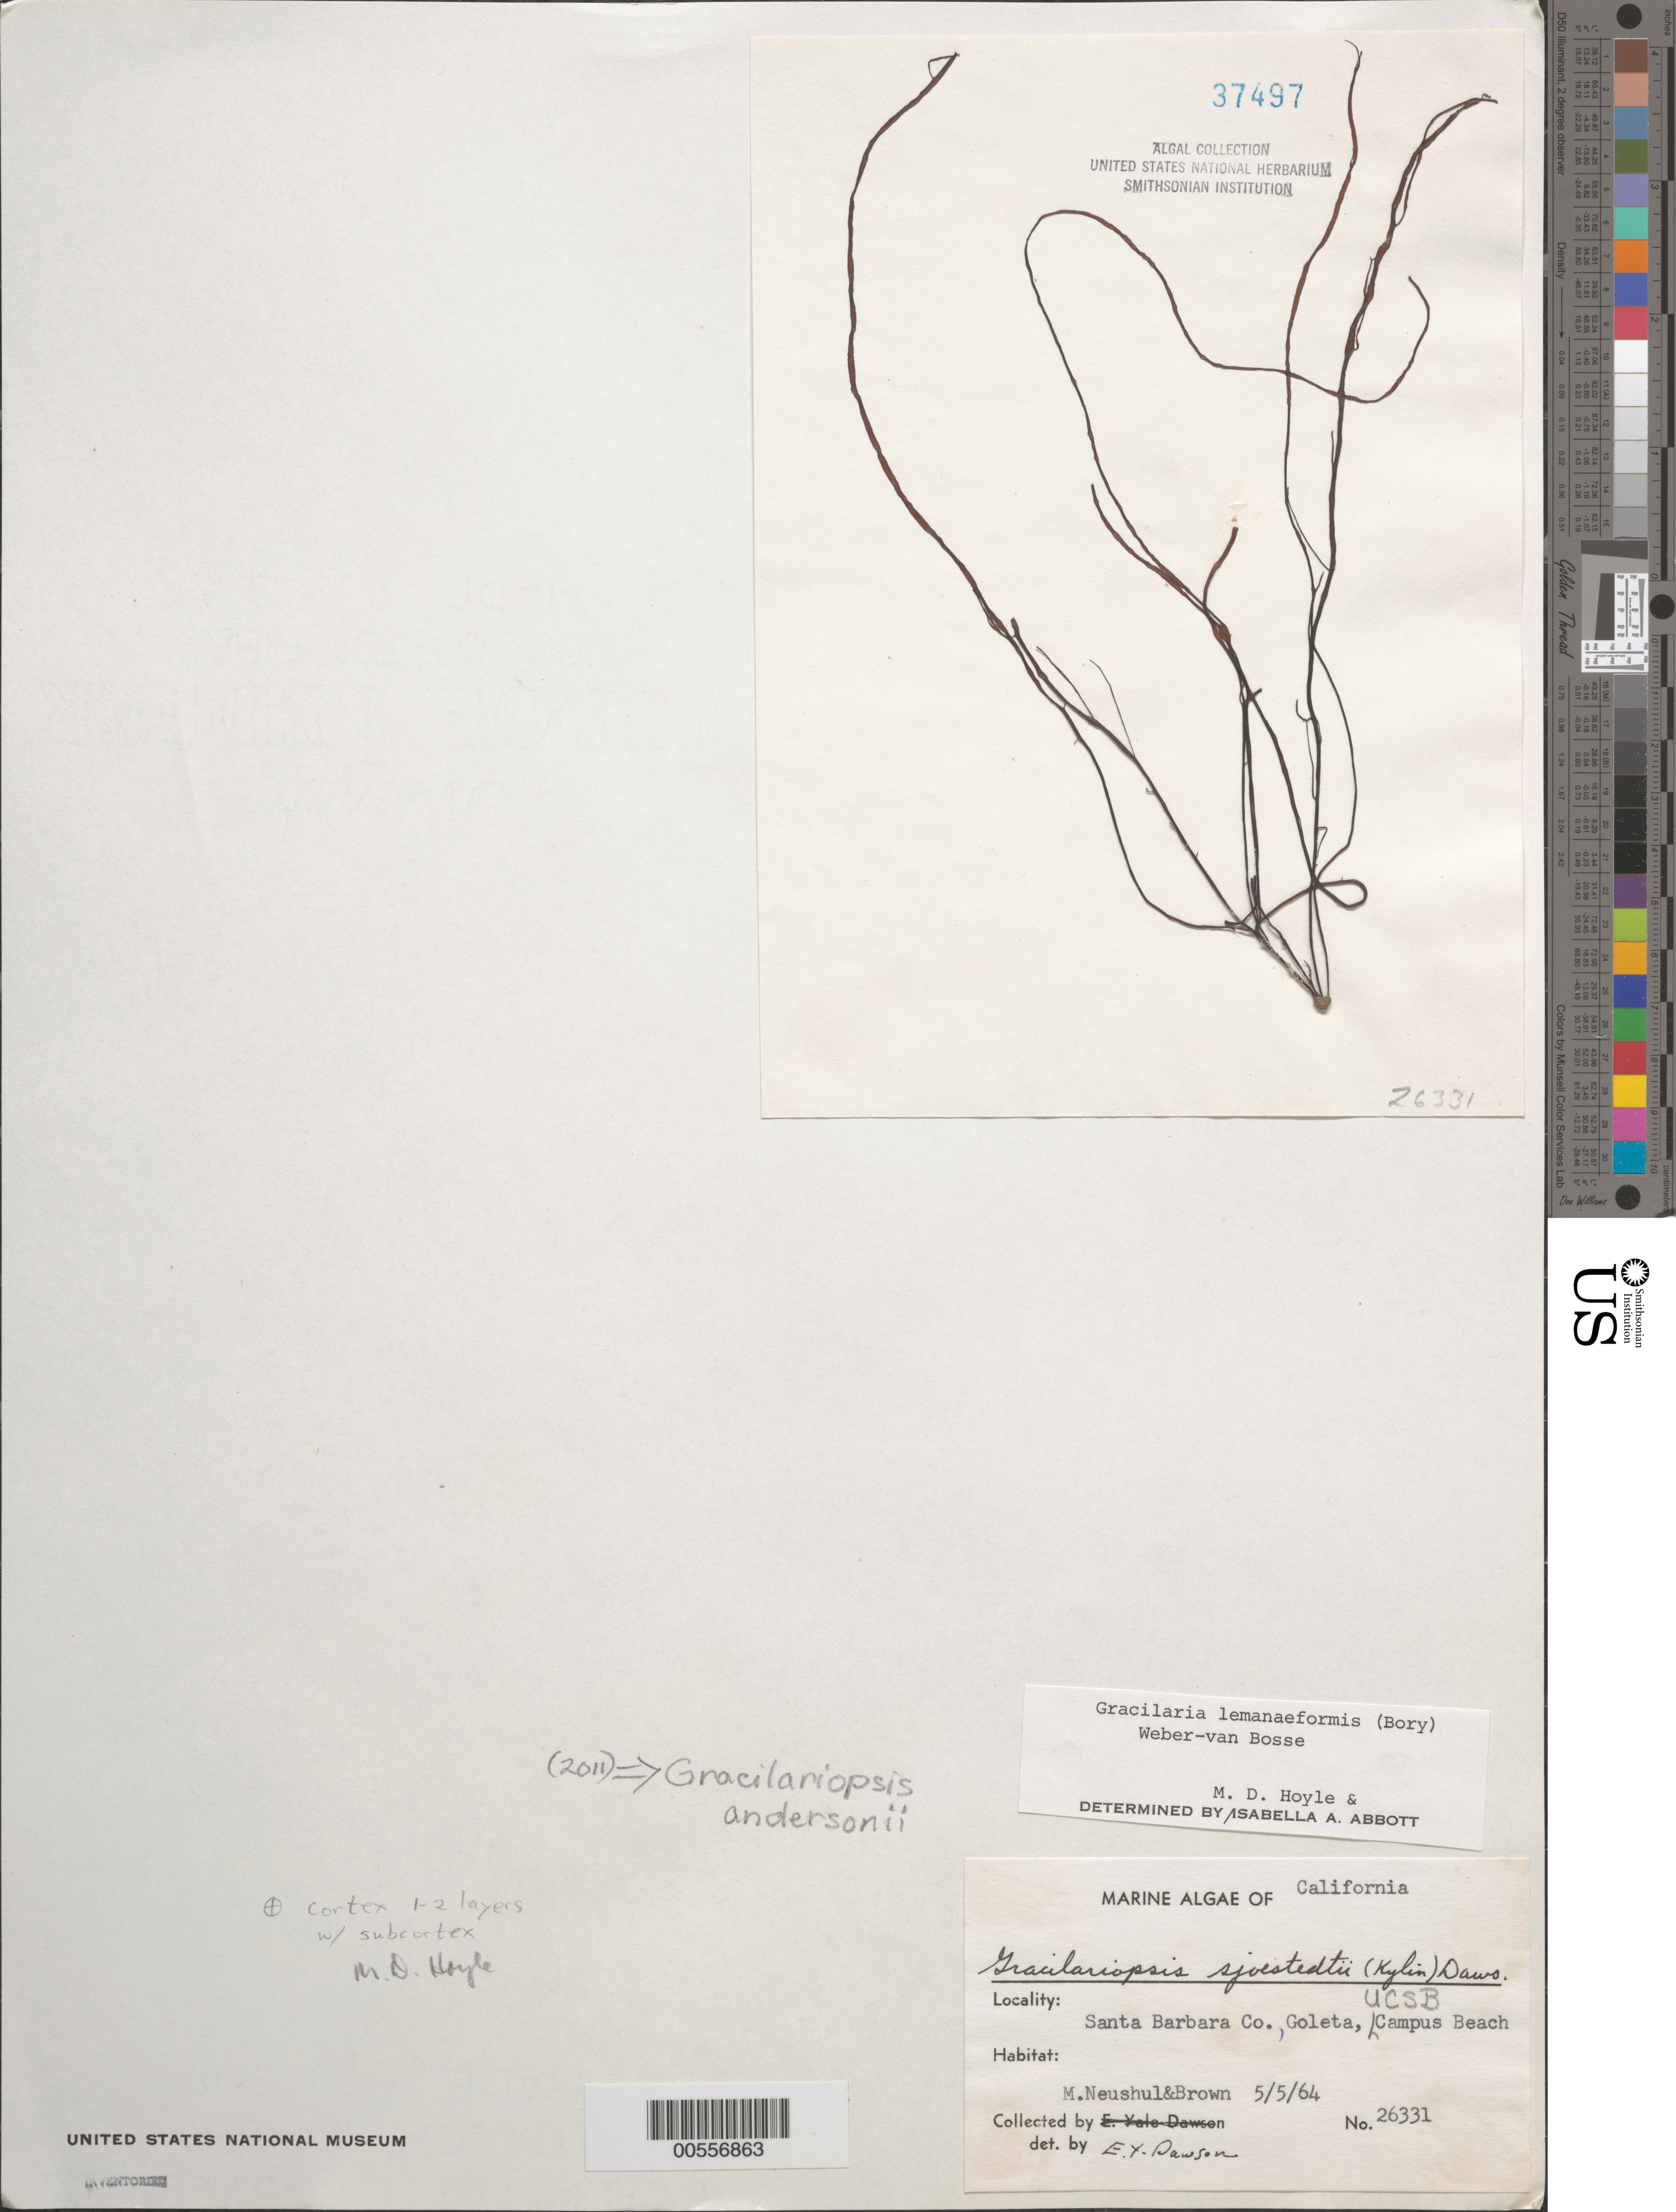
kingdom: Plantae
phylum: Rhodophyta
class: Florideophyceae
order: Gracilariales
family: Gracilariaceae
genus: Gracilariopsis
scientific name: Gracilariopsis andersonii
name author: (Grunow) E.Y. Dawson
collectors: M. Neushul & D. Brown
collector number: EYD 26331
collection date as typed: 05 May 1964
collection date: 1964-05-05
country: United States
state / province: California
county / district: Santa Barbara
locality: Campus Beach, Goleta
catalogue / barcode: US 37497